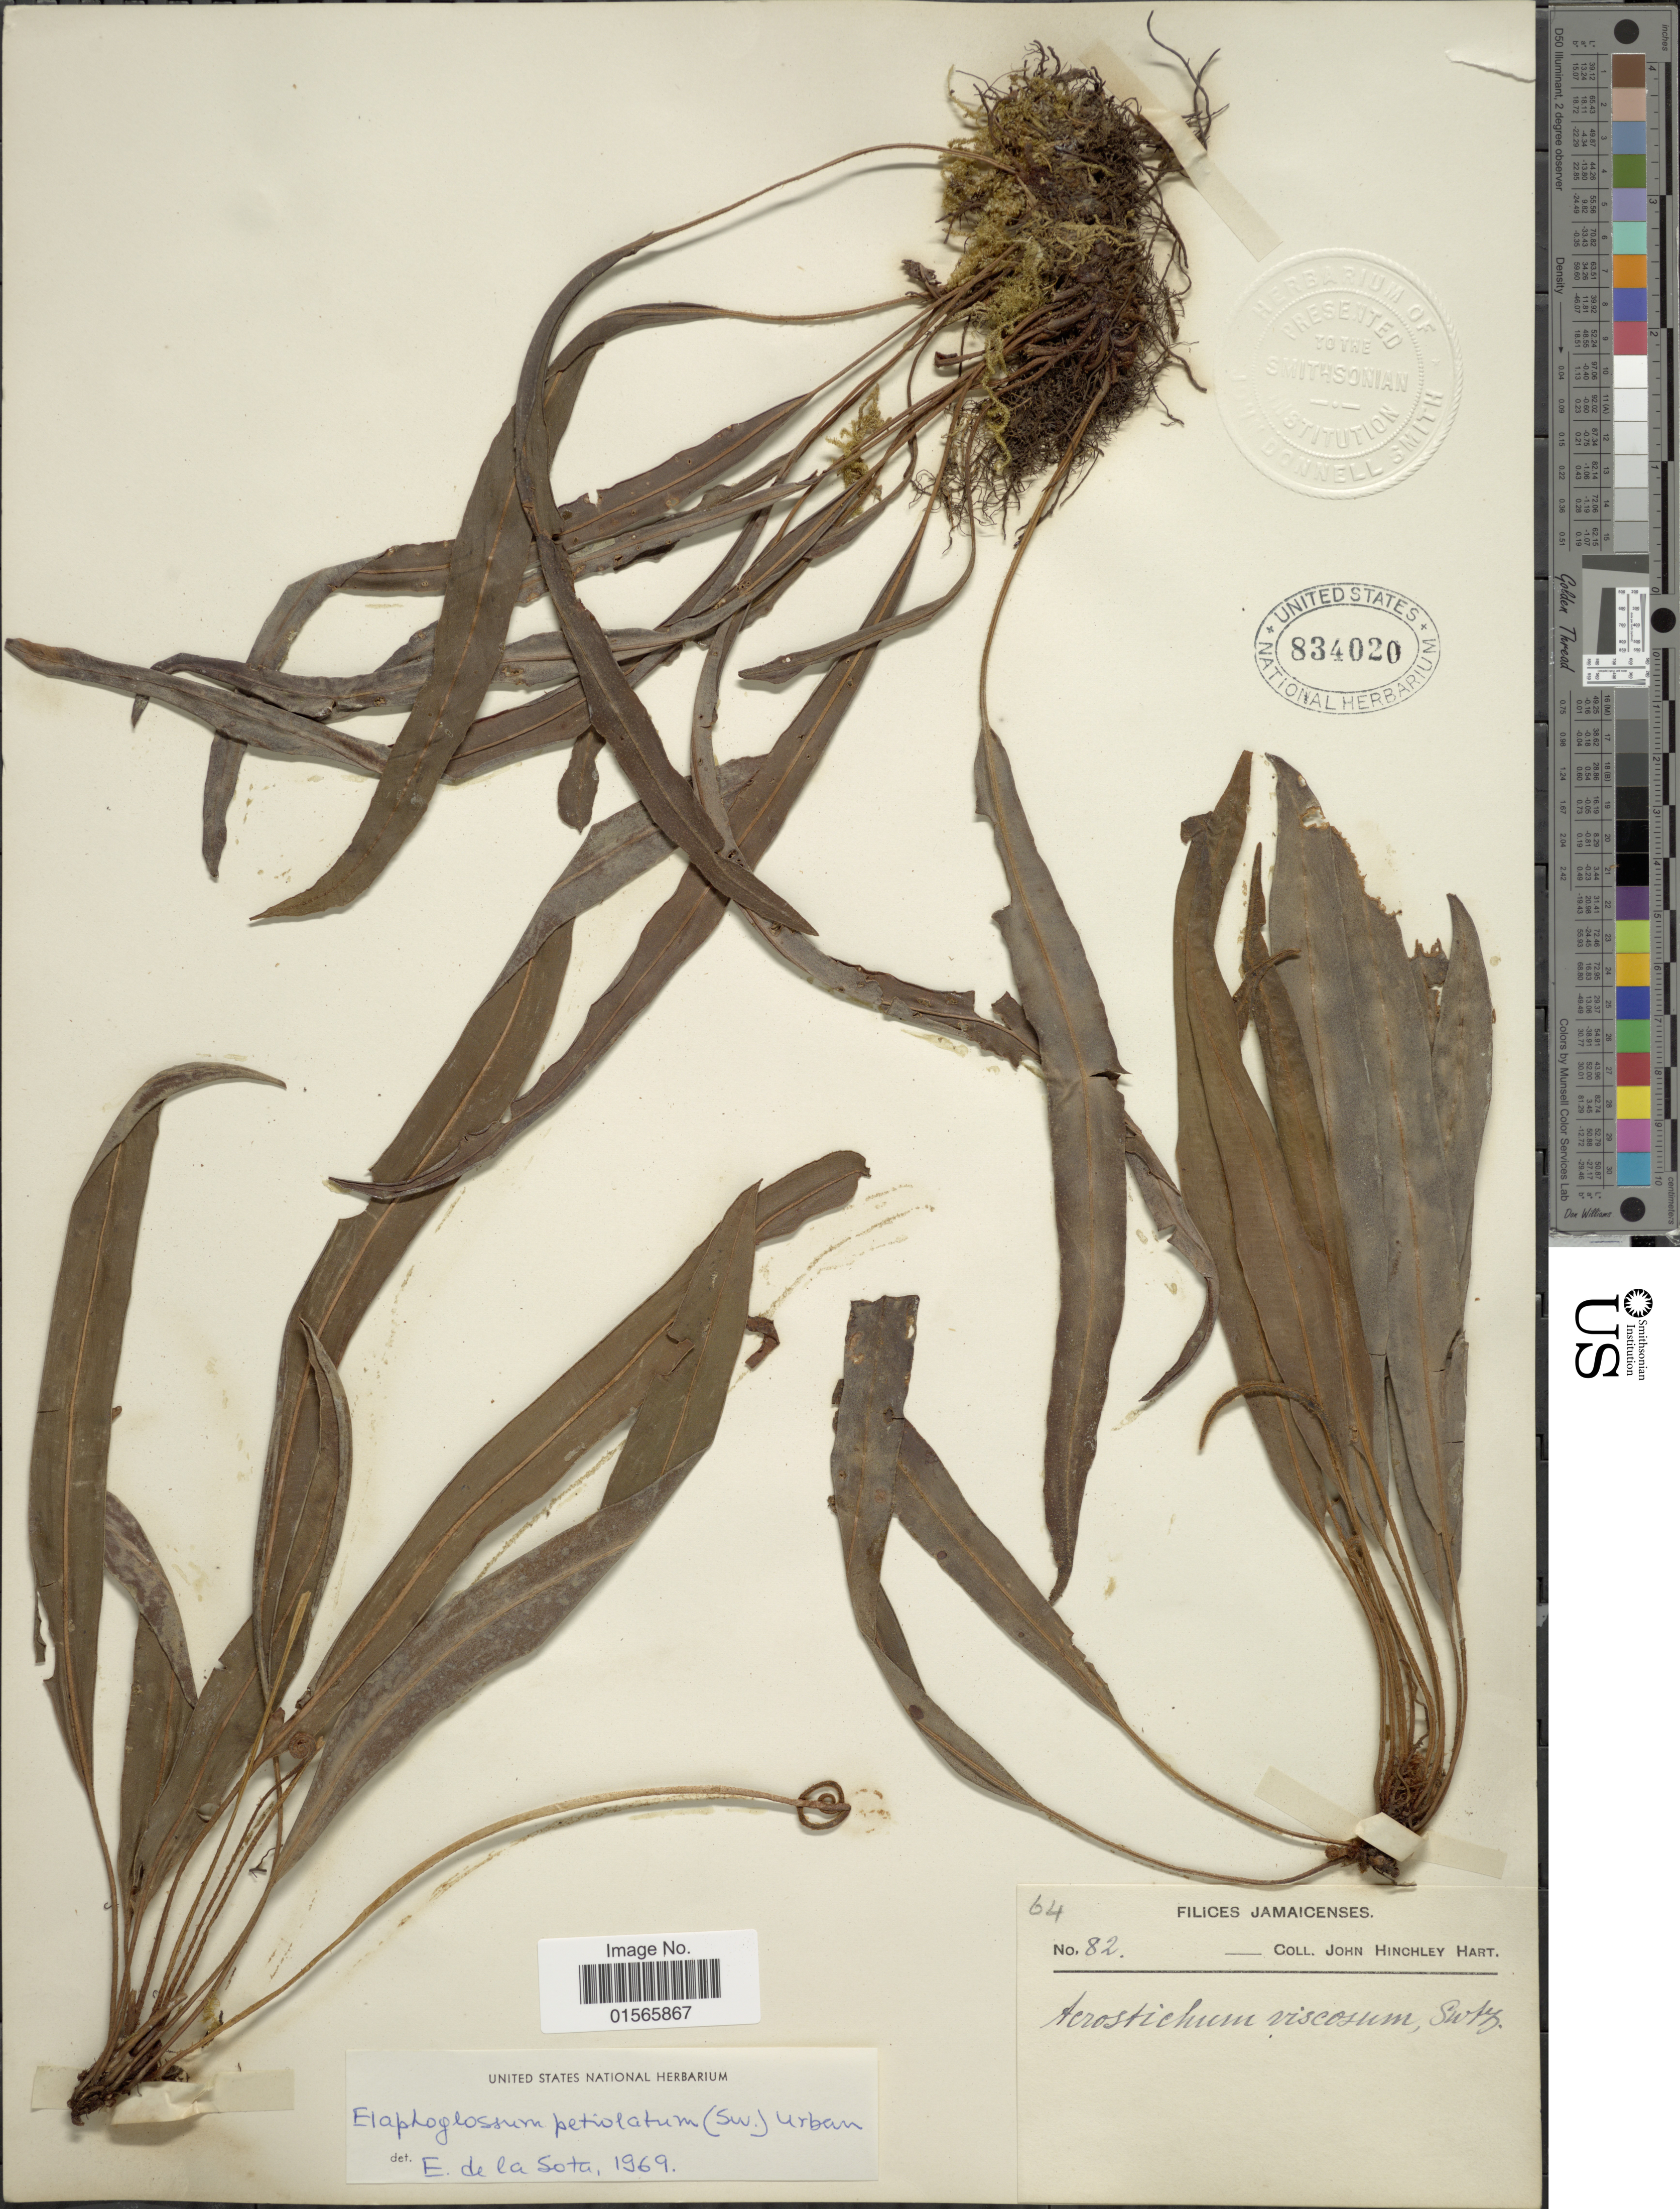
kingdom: Plantae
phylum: Tracheophyta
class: Polypodiopsida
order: Polypodiales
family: Dryopteridaceae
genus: Elaphoglossum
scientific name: Elaphoglossum peltatum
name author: (Sw.) Urb.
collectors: J. H. Hart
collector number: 82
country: Jamaica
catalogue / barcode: US 834020